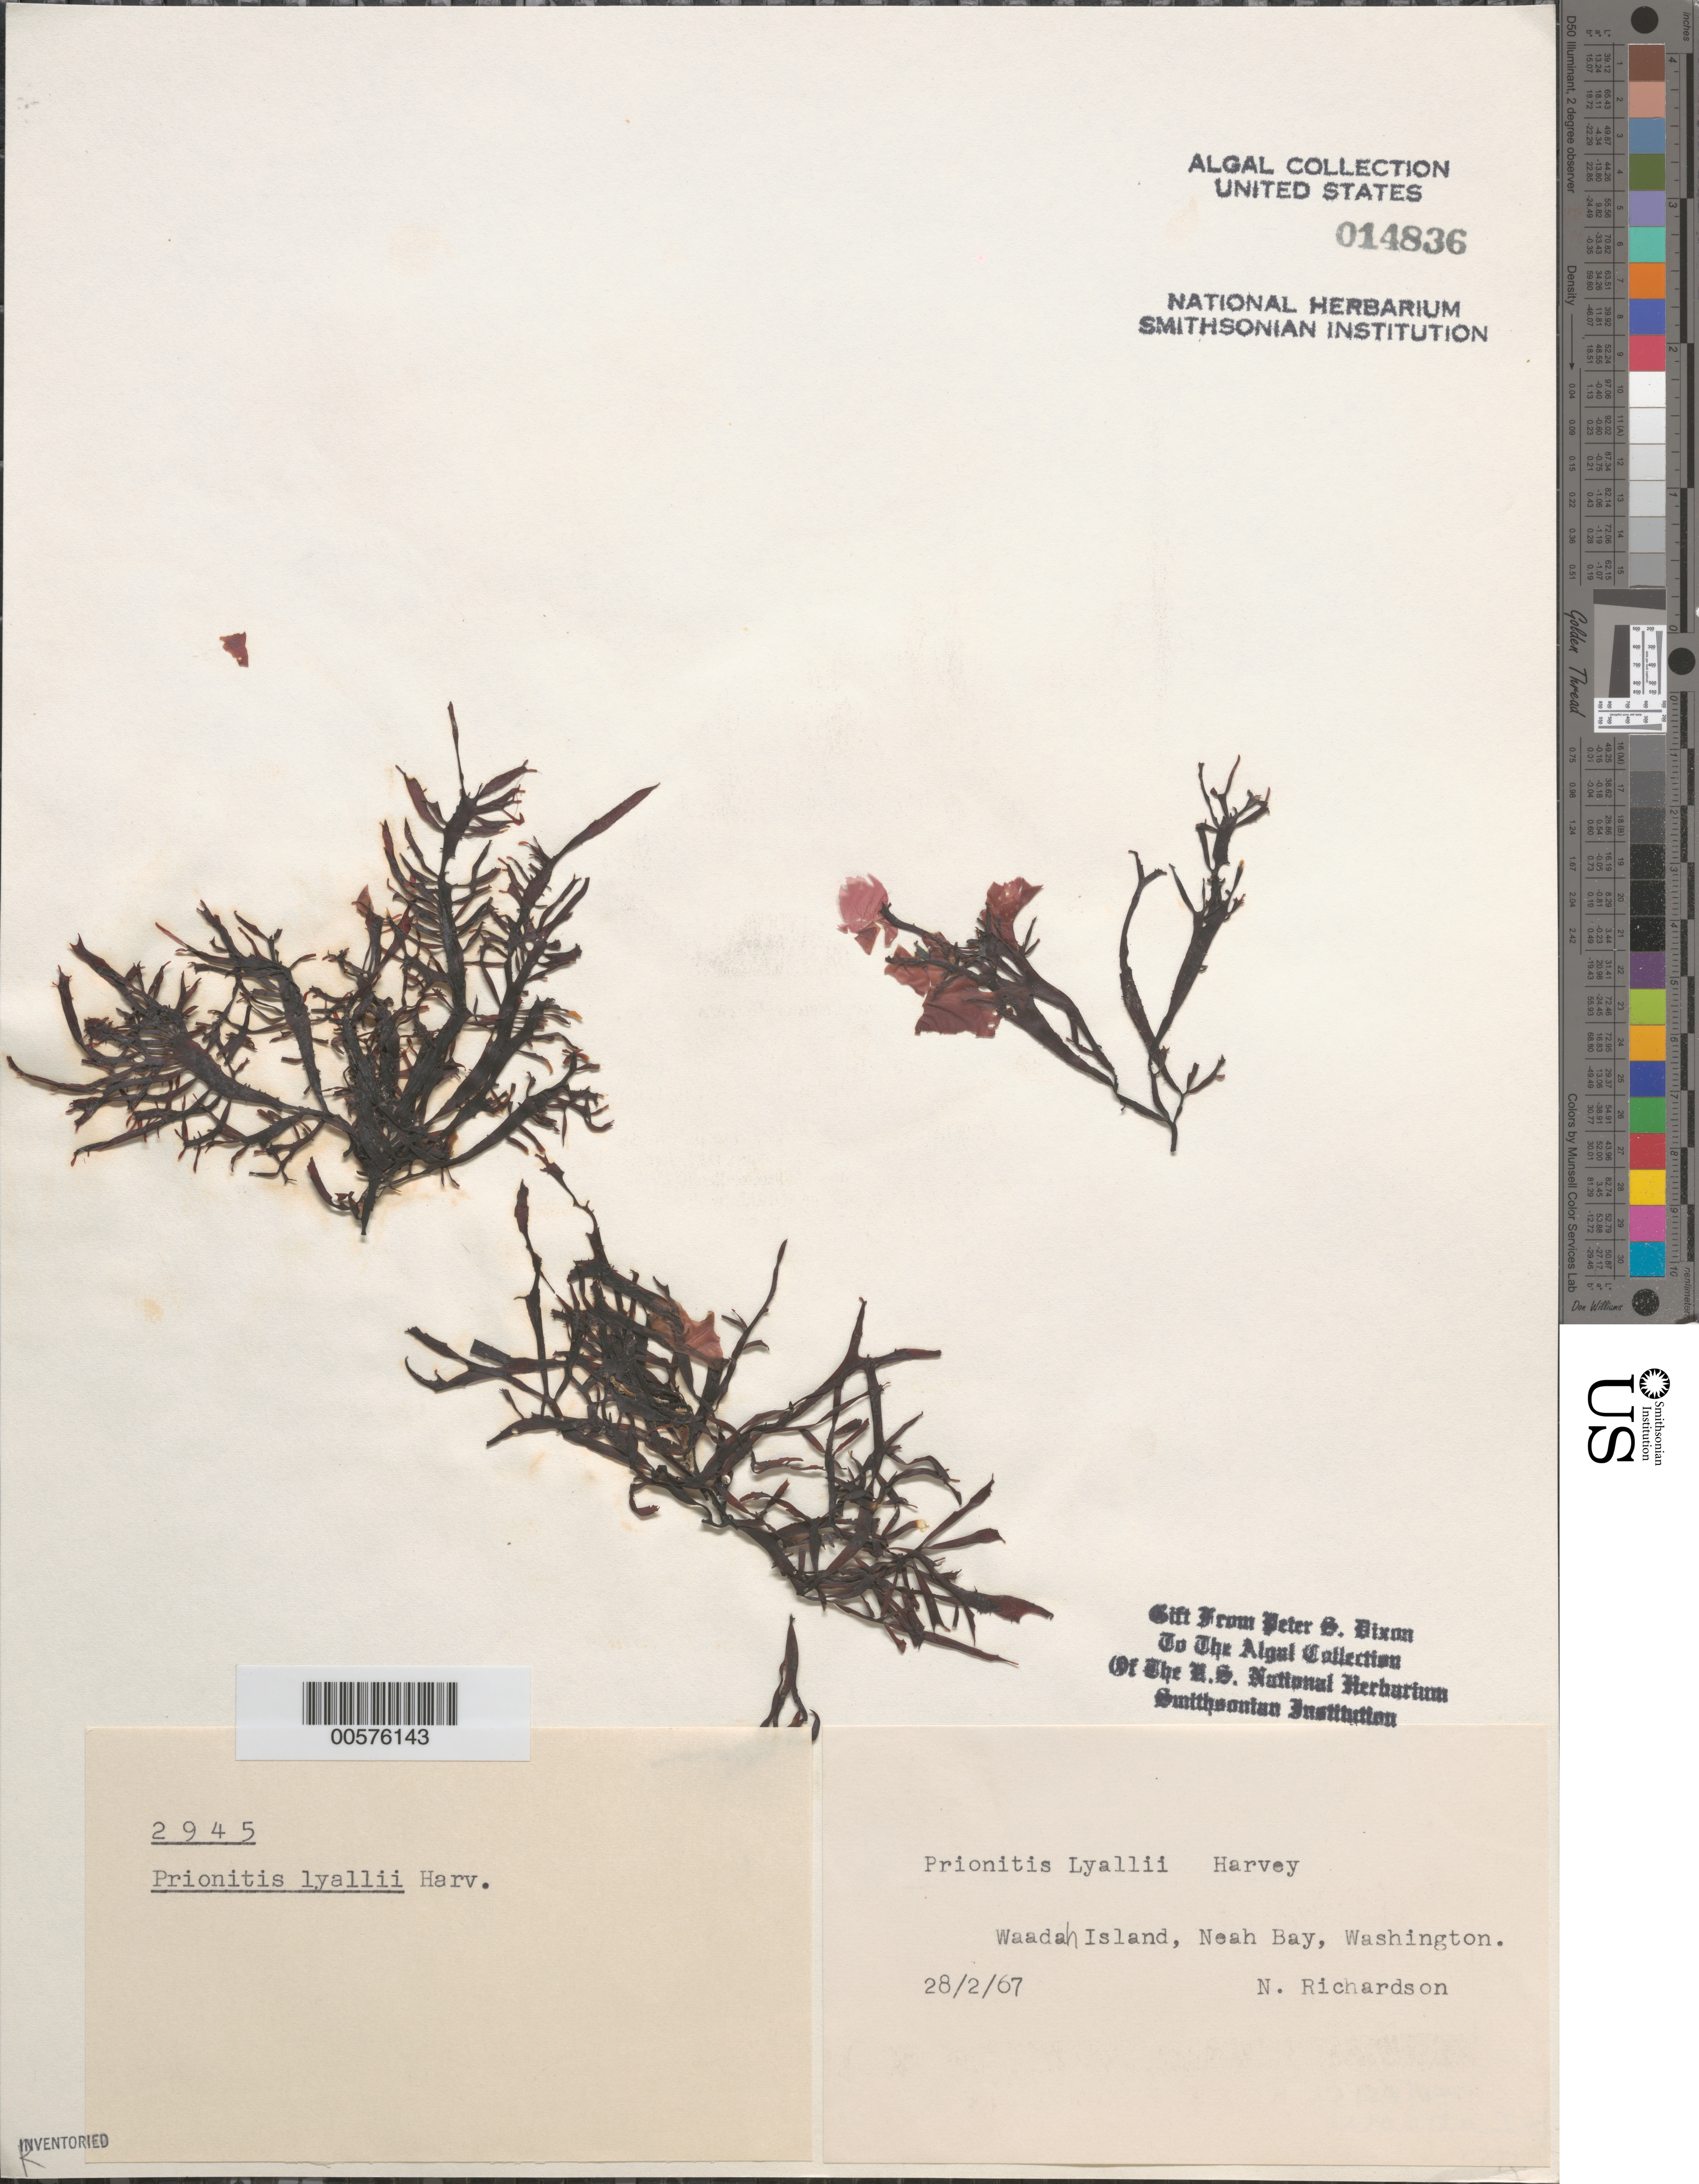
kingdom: Plantae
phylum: Rhodophyta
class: Florideophyceae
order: Cryptonemiales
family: Cryptonemiaceae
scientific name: Prionitis sternbergii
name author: (C. Agardh) J. Agardh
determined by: Algae name updating Project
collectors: N. Richardson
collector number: PSD 2945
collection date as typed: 28 Feb 1967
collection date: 1967-02-28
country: United States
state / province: Washington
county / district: Clallam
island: Waadah Island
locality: Neah Bay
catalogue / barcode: US 14836